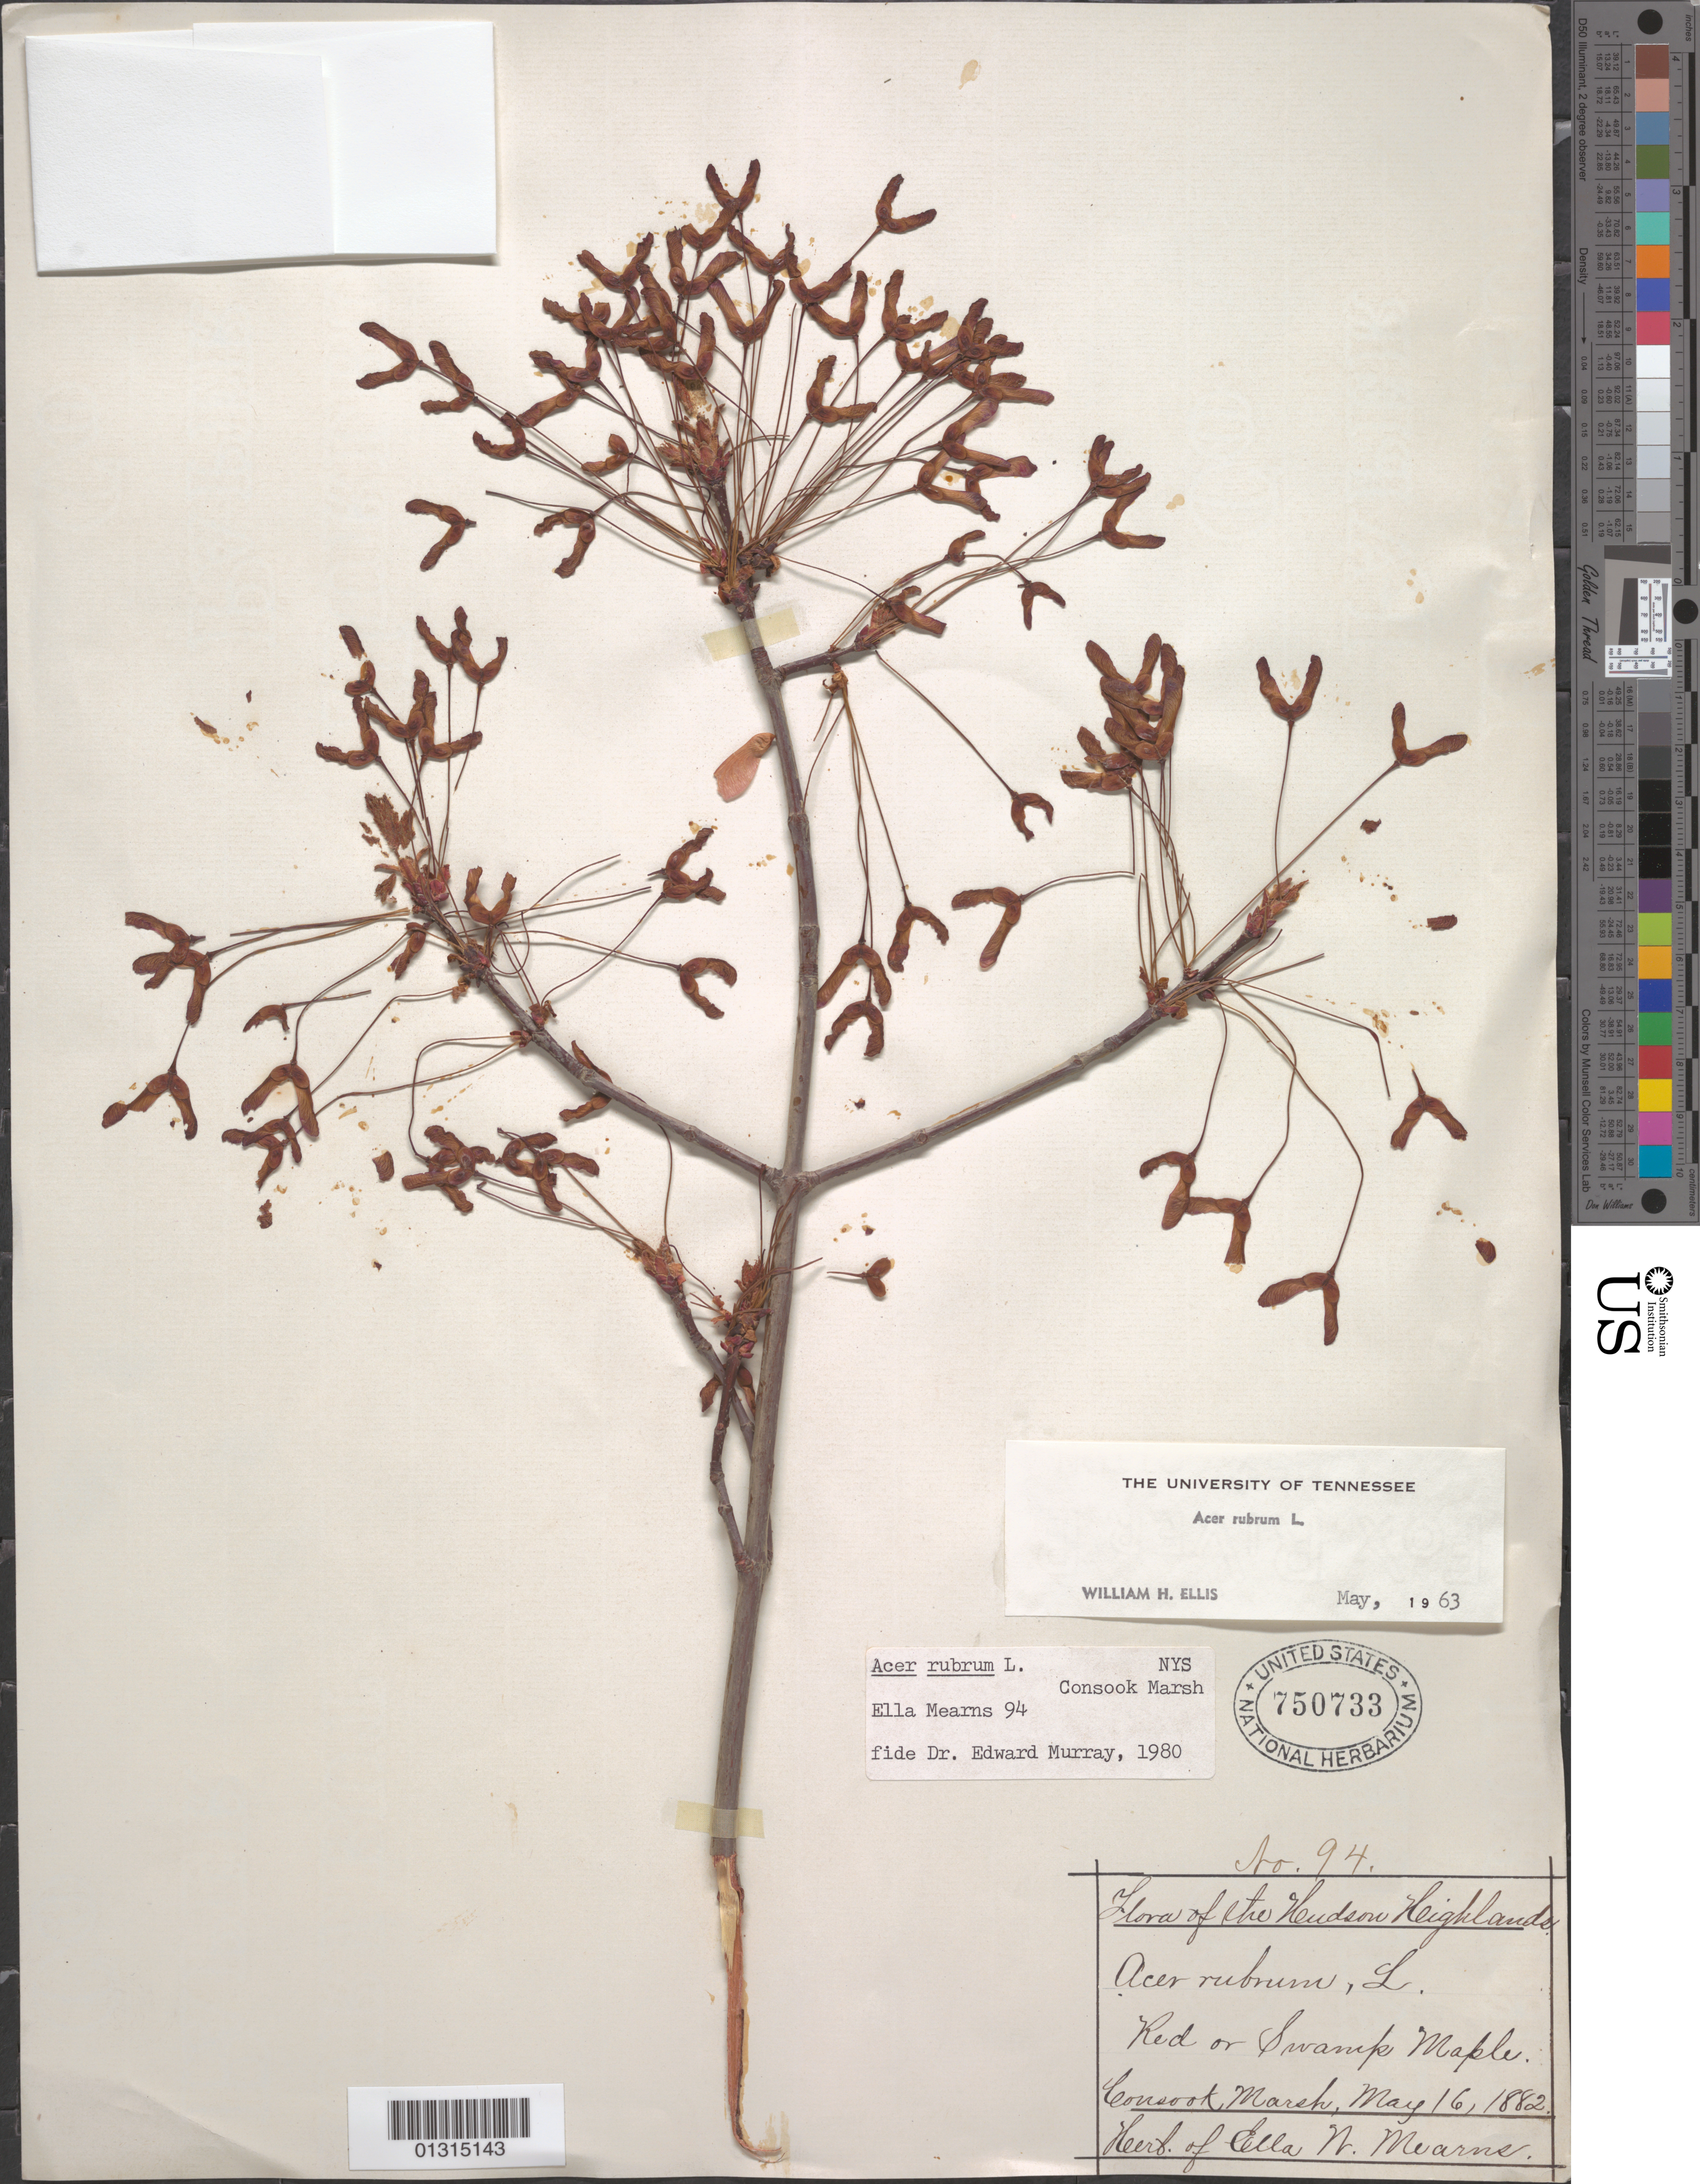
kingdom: Plantae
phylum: Tracheophyta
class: Magnoliopsida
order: Sapindales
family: Sapindaceae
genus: Acer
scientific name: Acer rubrum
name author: L.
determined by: Ellis, W. H.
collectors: E. W. Mearns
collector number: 94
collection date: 1882-05-16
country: United States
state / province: New York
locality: Hudson Highlands, Consook Marsh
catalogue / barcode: US 750733